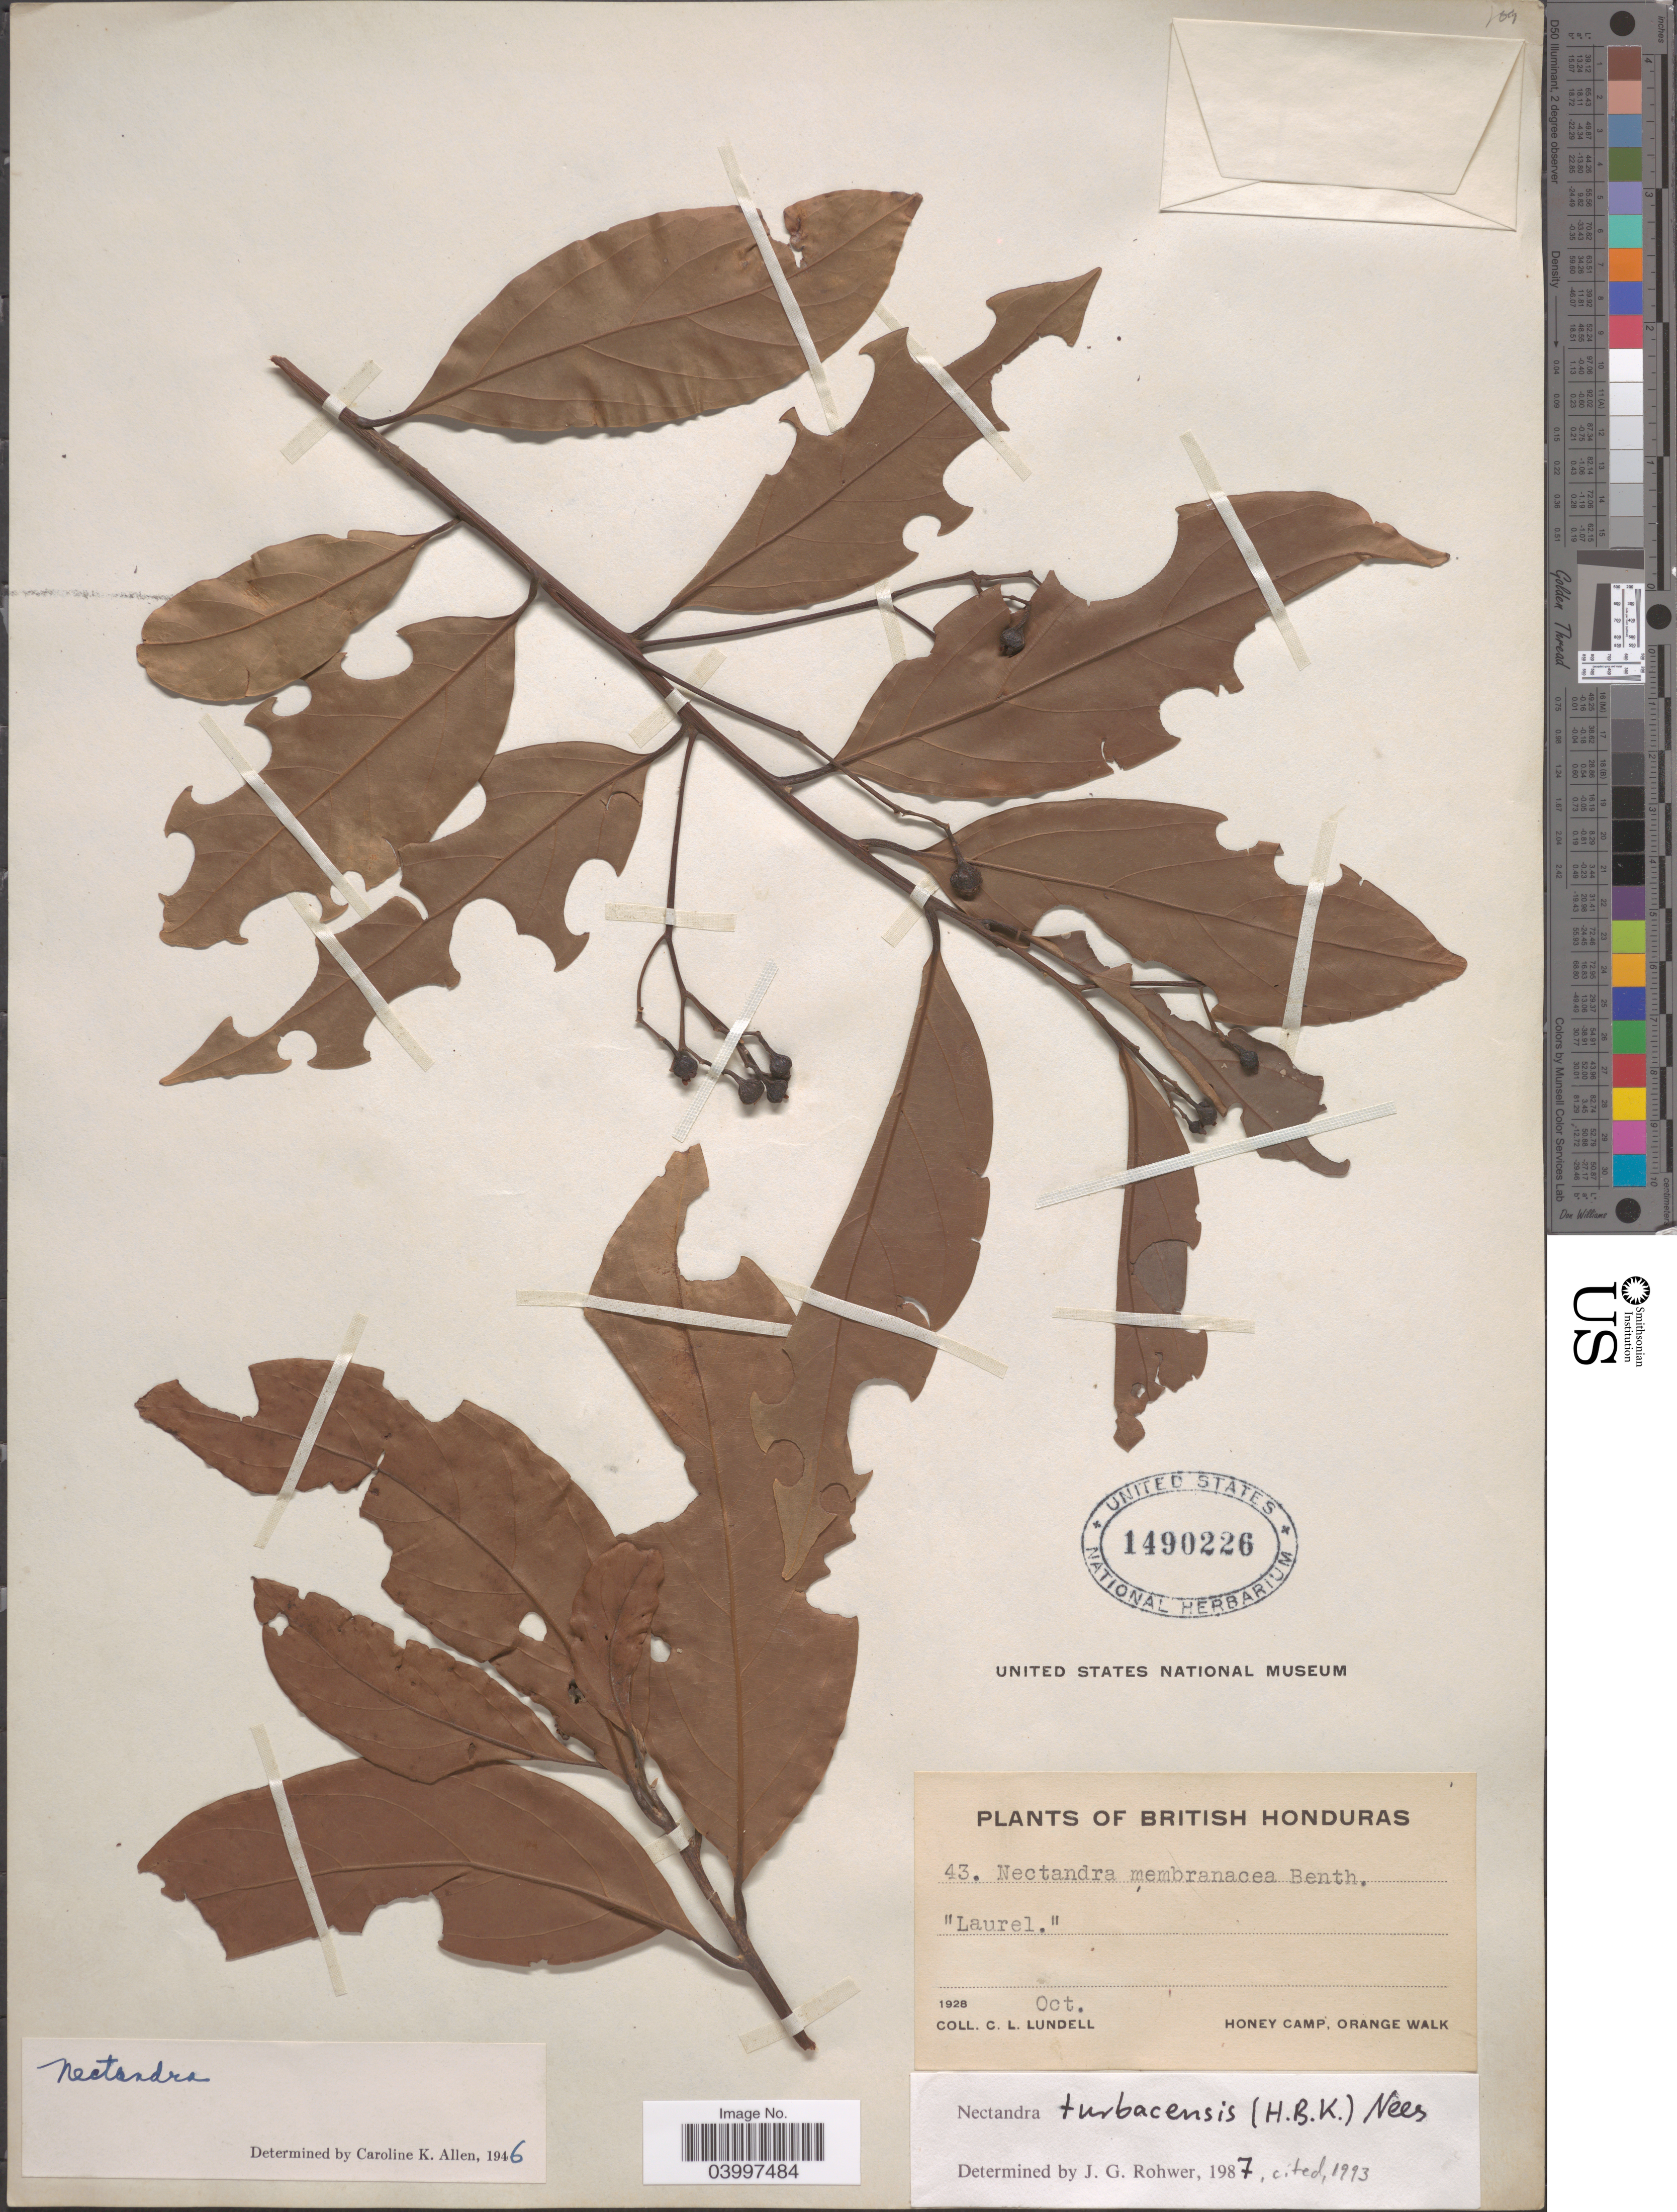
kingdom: Plantae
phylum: Tracheophyta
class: Magnoliopsida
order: Laurales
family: Lauraceae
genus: Nectandra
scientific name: Nectandra turbacensis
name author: (Kunth) Nees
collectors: C. L. Lundell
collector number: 43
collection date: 1928-10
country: Belize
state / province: Orange Walk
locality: British Honduras. Honey Camp, Orange Walk.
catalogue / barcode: US 1490226